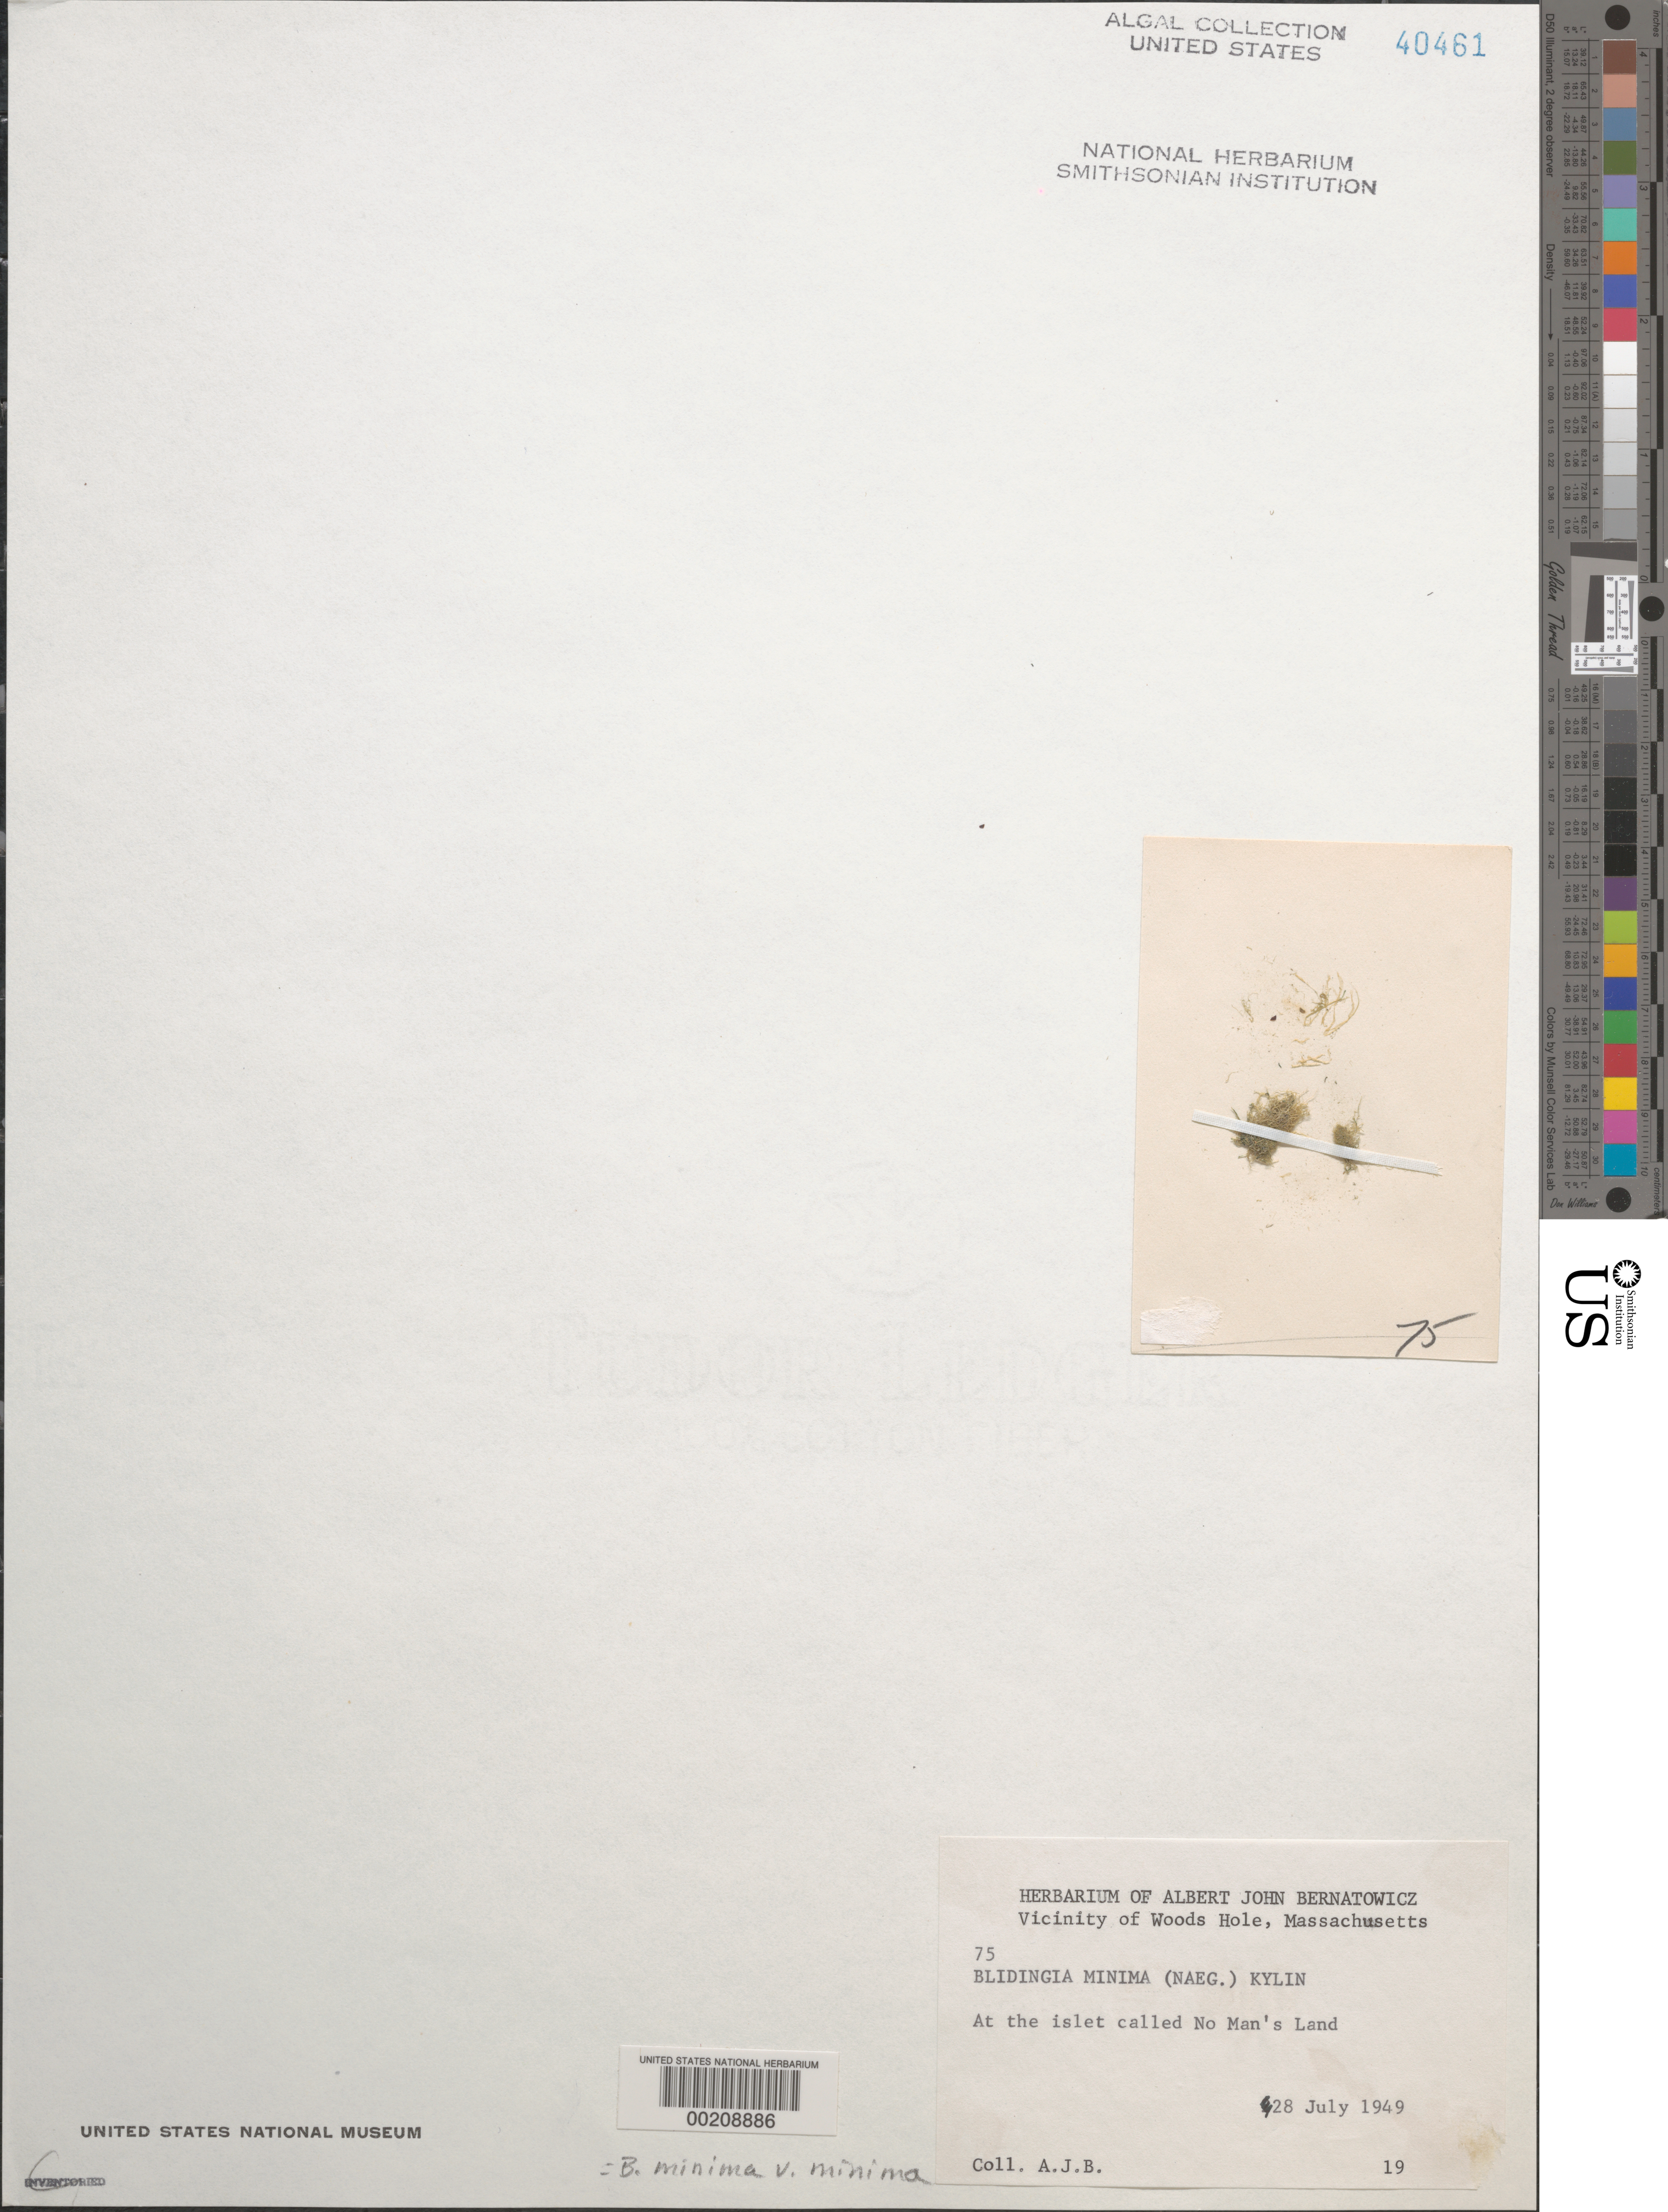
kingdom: Plantae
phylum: Chlorophyta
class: Ulvophyceae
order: Ulvales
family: Kornmanniaceae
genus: Blidingia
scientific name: Blidingia minima var. minima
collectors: A. Bernatowicz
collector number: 75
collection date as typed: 28 Jul 1949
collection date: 1949-07-28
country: United States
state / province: Massachusetts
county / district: Dukes County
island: No Mans Land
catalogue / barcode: US 40461